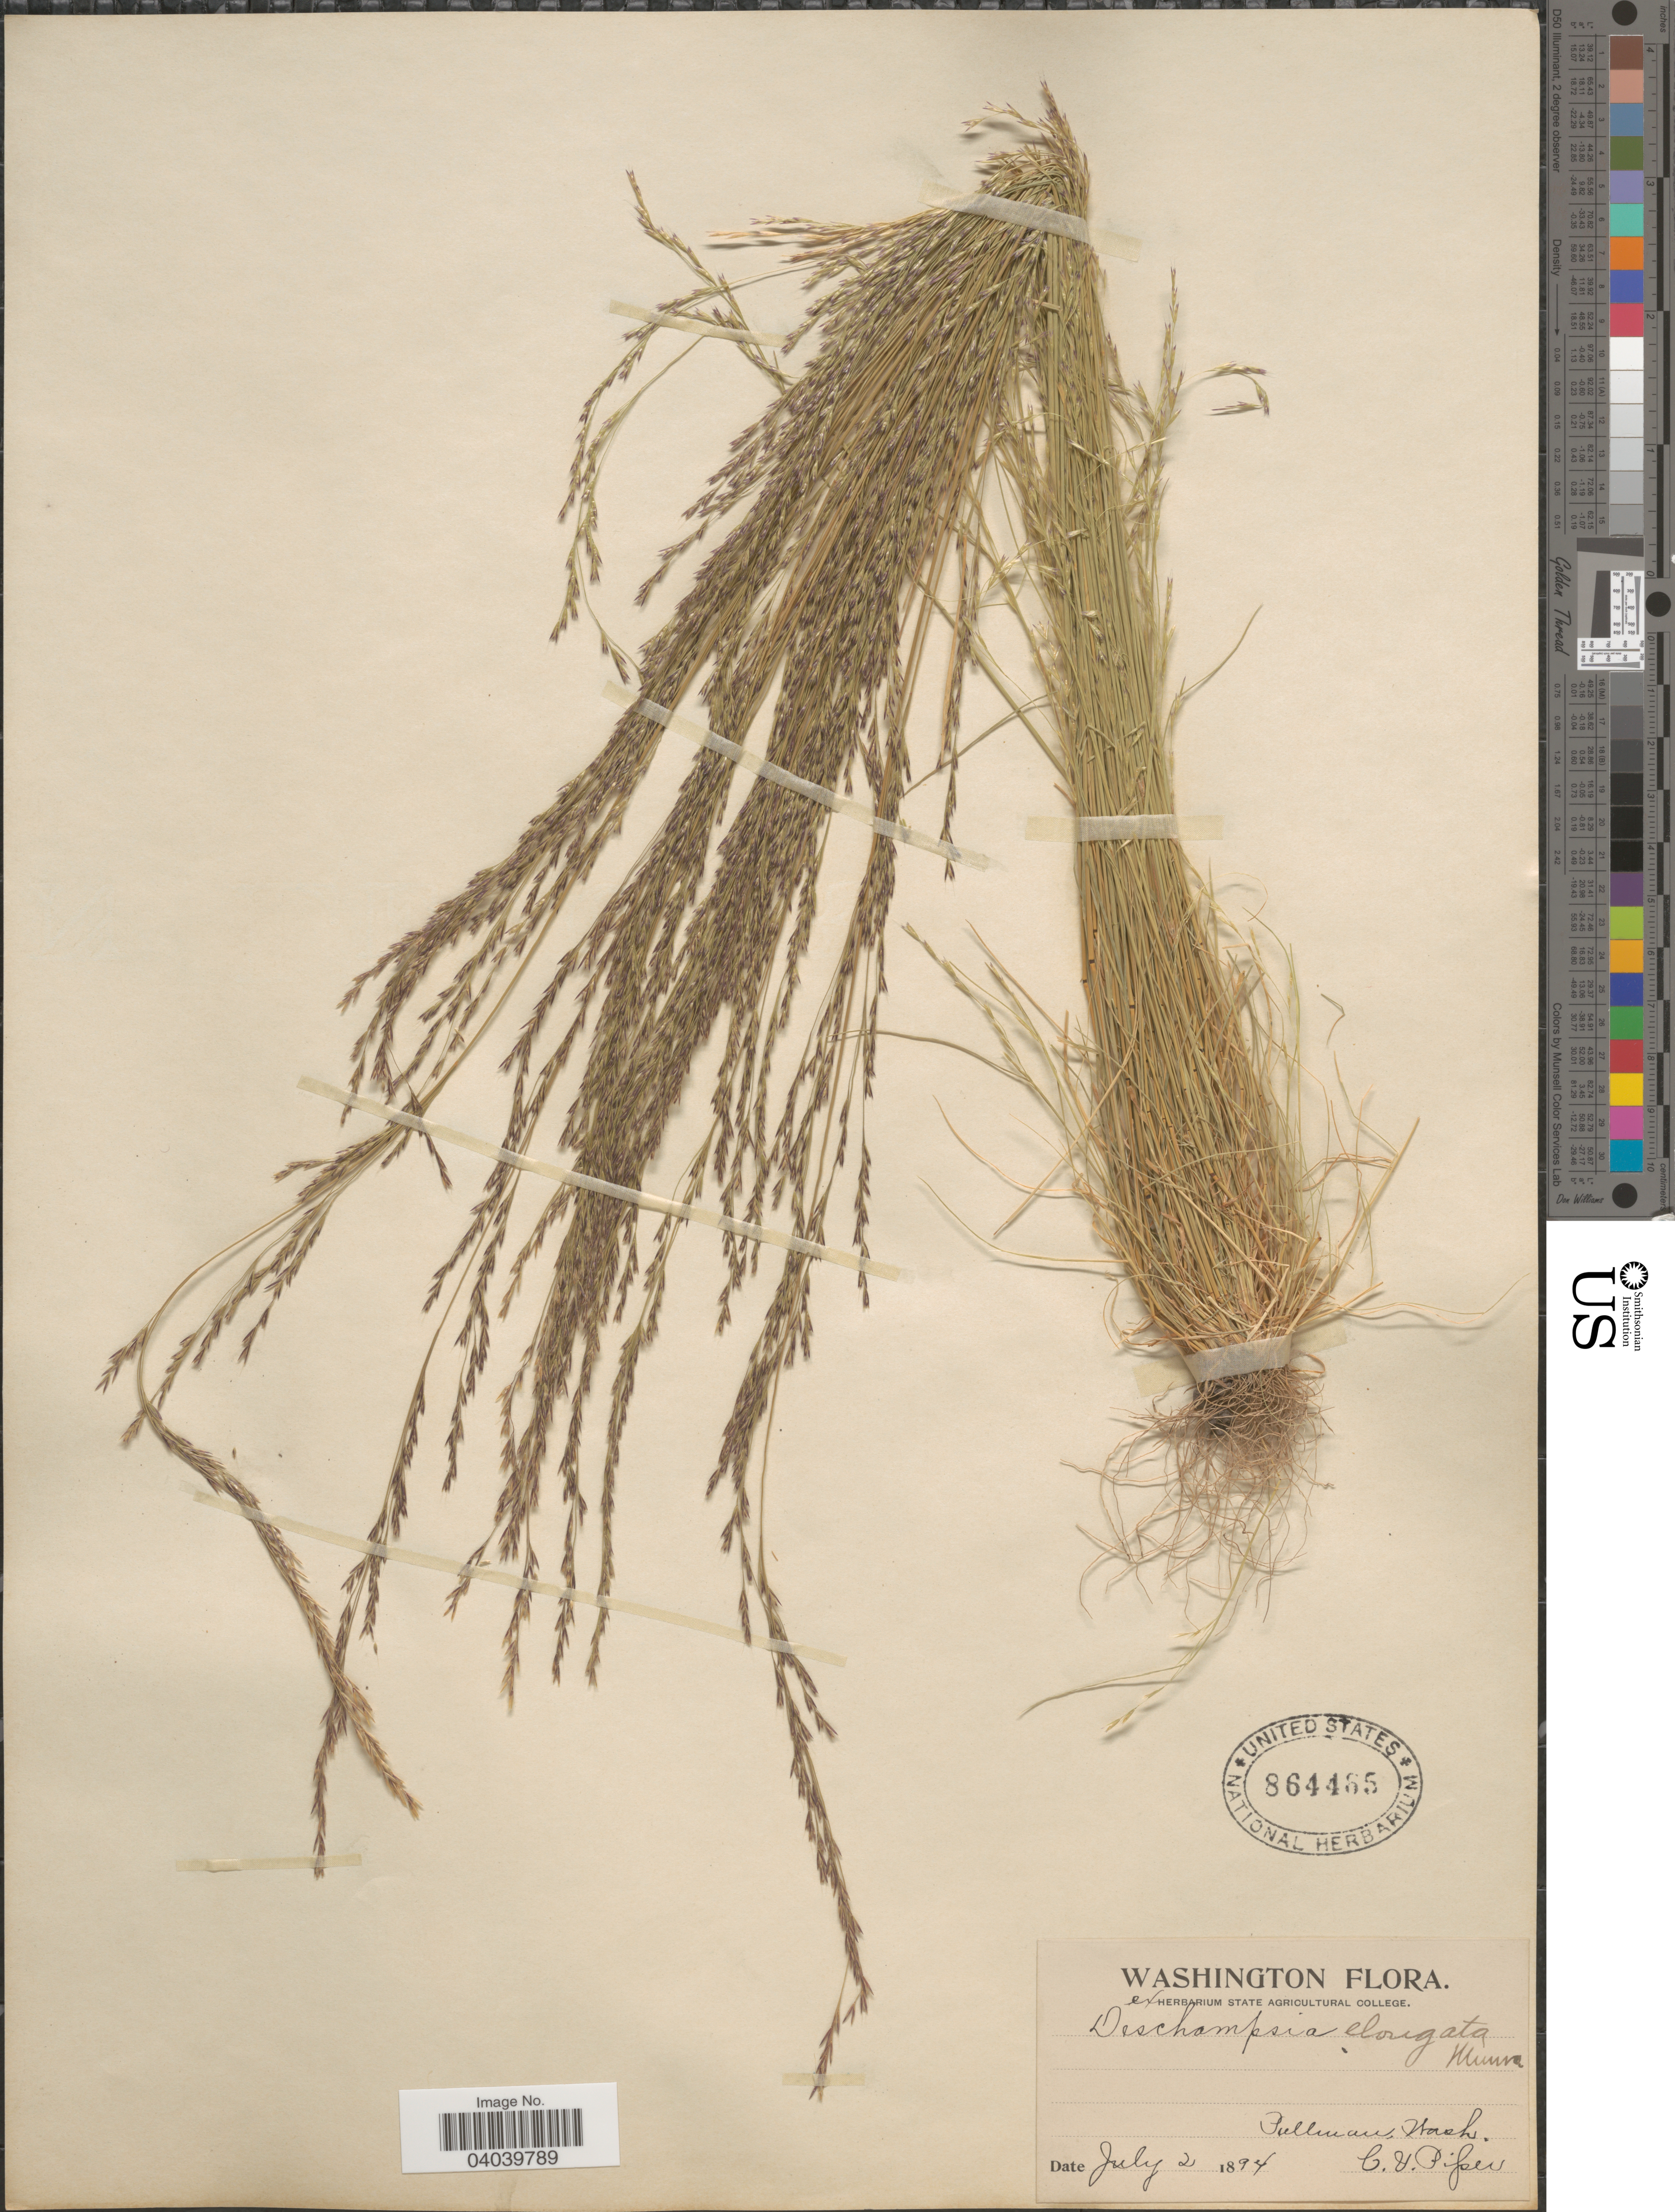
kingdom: Plantae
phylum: Tracheophyta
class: Liliopsida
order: Poales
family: Poaceae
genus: Deschampsia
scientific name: Deschampsia elongata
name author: (Hook.) Munro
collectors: C. V. Piper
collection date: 1894-07-02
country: United States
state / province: Washington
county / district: Whitman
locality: Pullman.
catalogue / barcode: US 864465